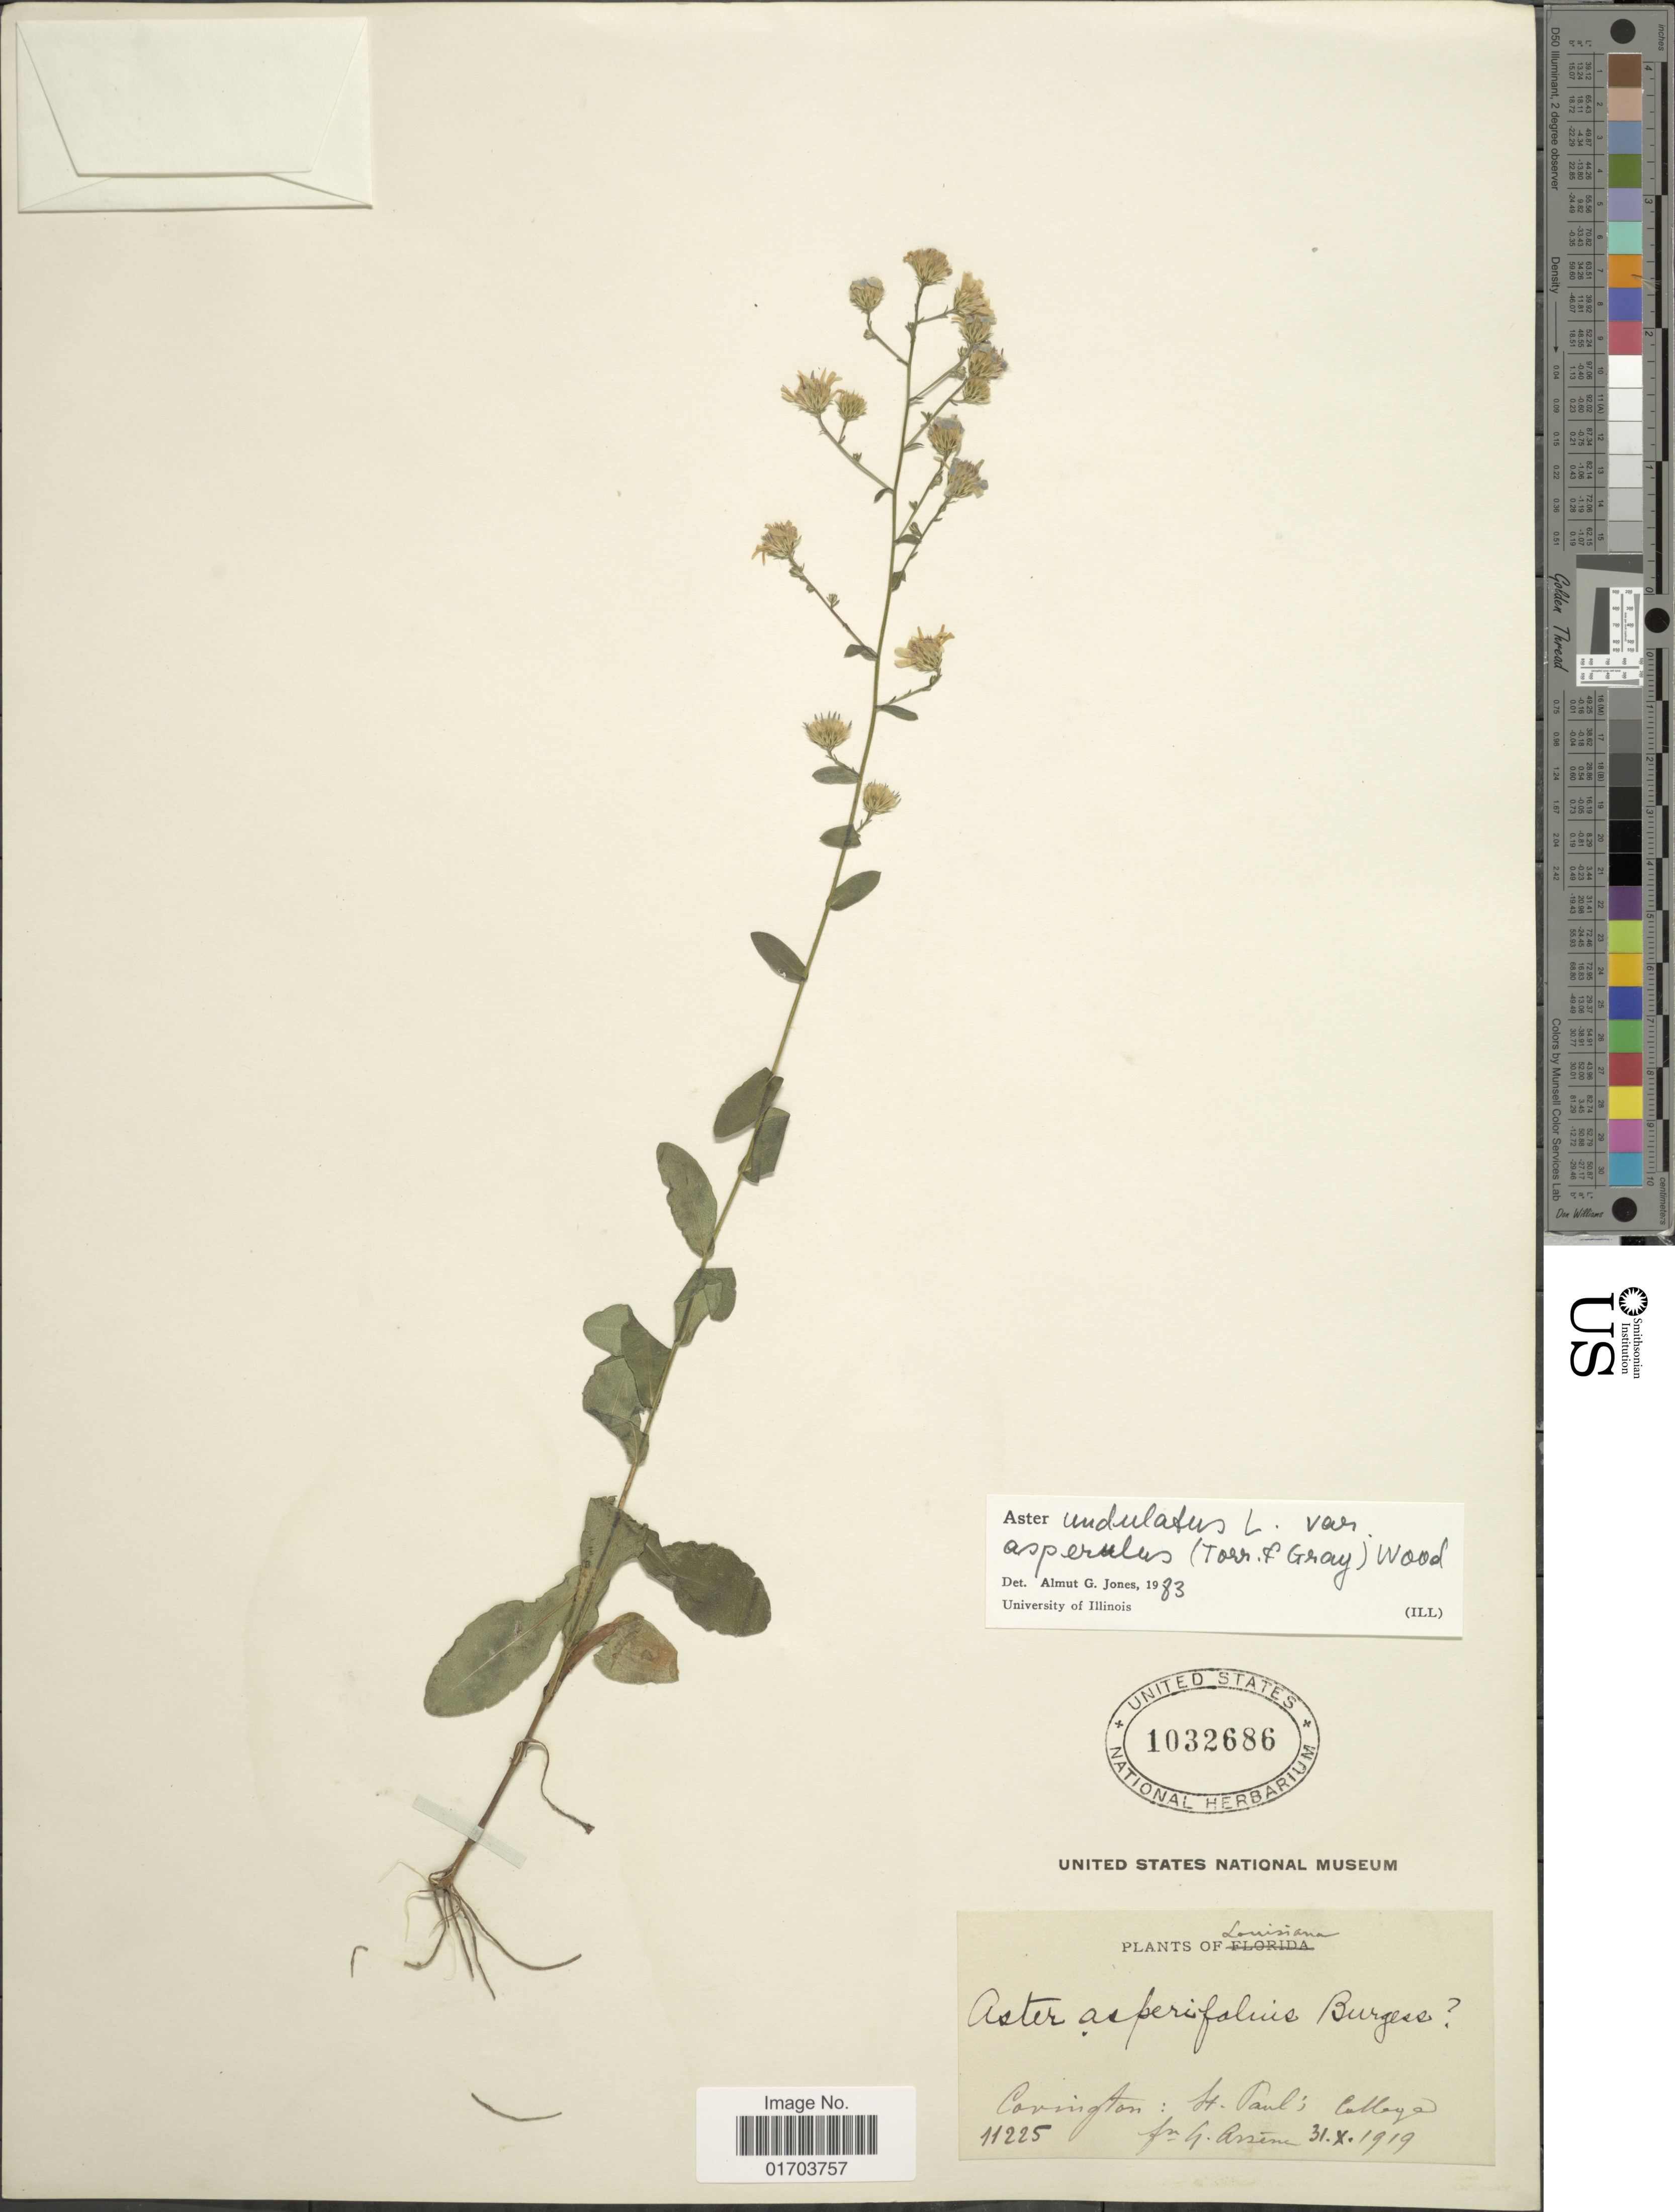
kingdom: Plantae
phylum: Tracheophyta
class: Magnoliopsida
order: Asterales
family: Asteraceae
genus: Symphyotrichum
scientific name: Symphyotrichum undulatum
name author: (L.) G.L. Nesom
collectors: Bro. G. Arsène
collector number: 11225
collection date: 1919-10-31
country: United States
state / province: Louisiana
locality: Covington: St Paul's College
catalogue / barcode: US 1032686